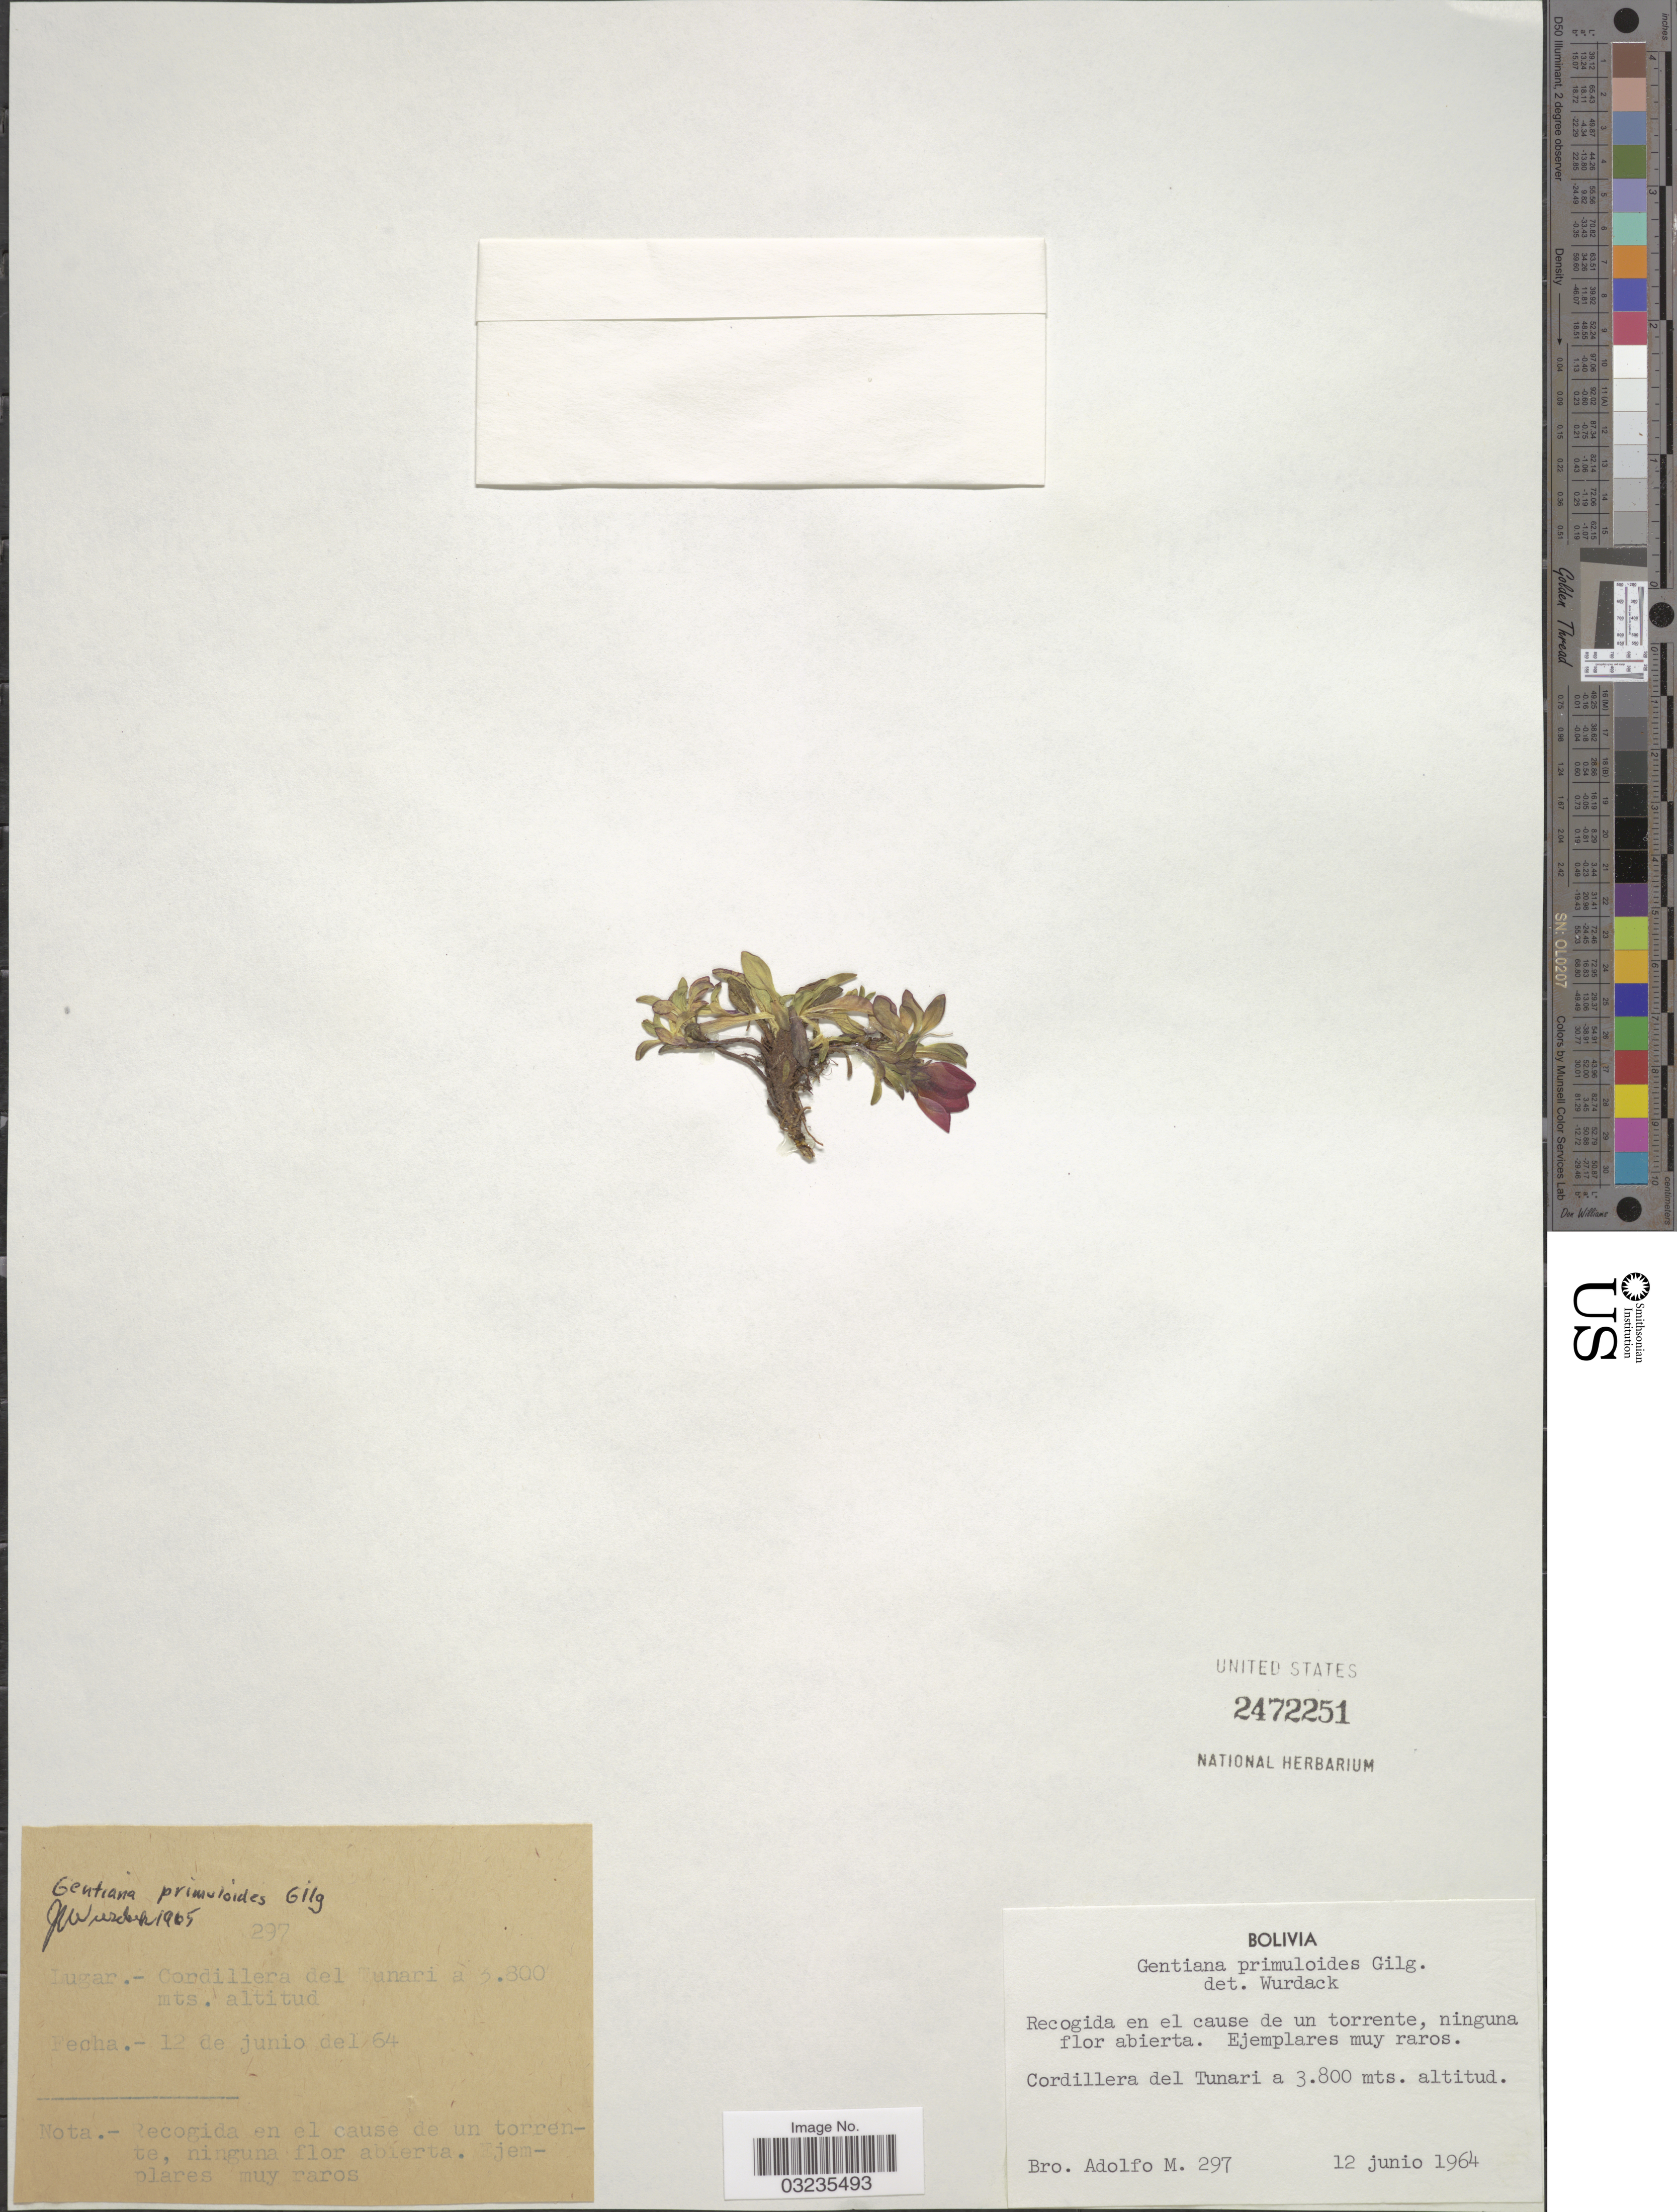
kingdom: Plantae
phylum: Tracheophyta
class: Magnoliopsida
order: Gentianales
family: Gentianaceae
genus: Gentiana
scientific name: Gentiana primuloides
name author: Gilg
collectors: Bro. Adolfo M.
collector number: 297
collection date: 1964-06-12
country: Bolivia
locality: Cordillera del Tunari.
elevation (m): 3800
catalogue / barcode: US 2472251